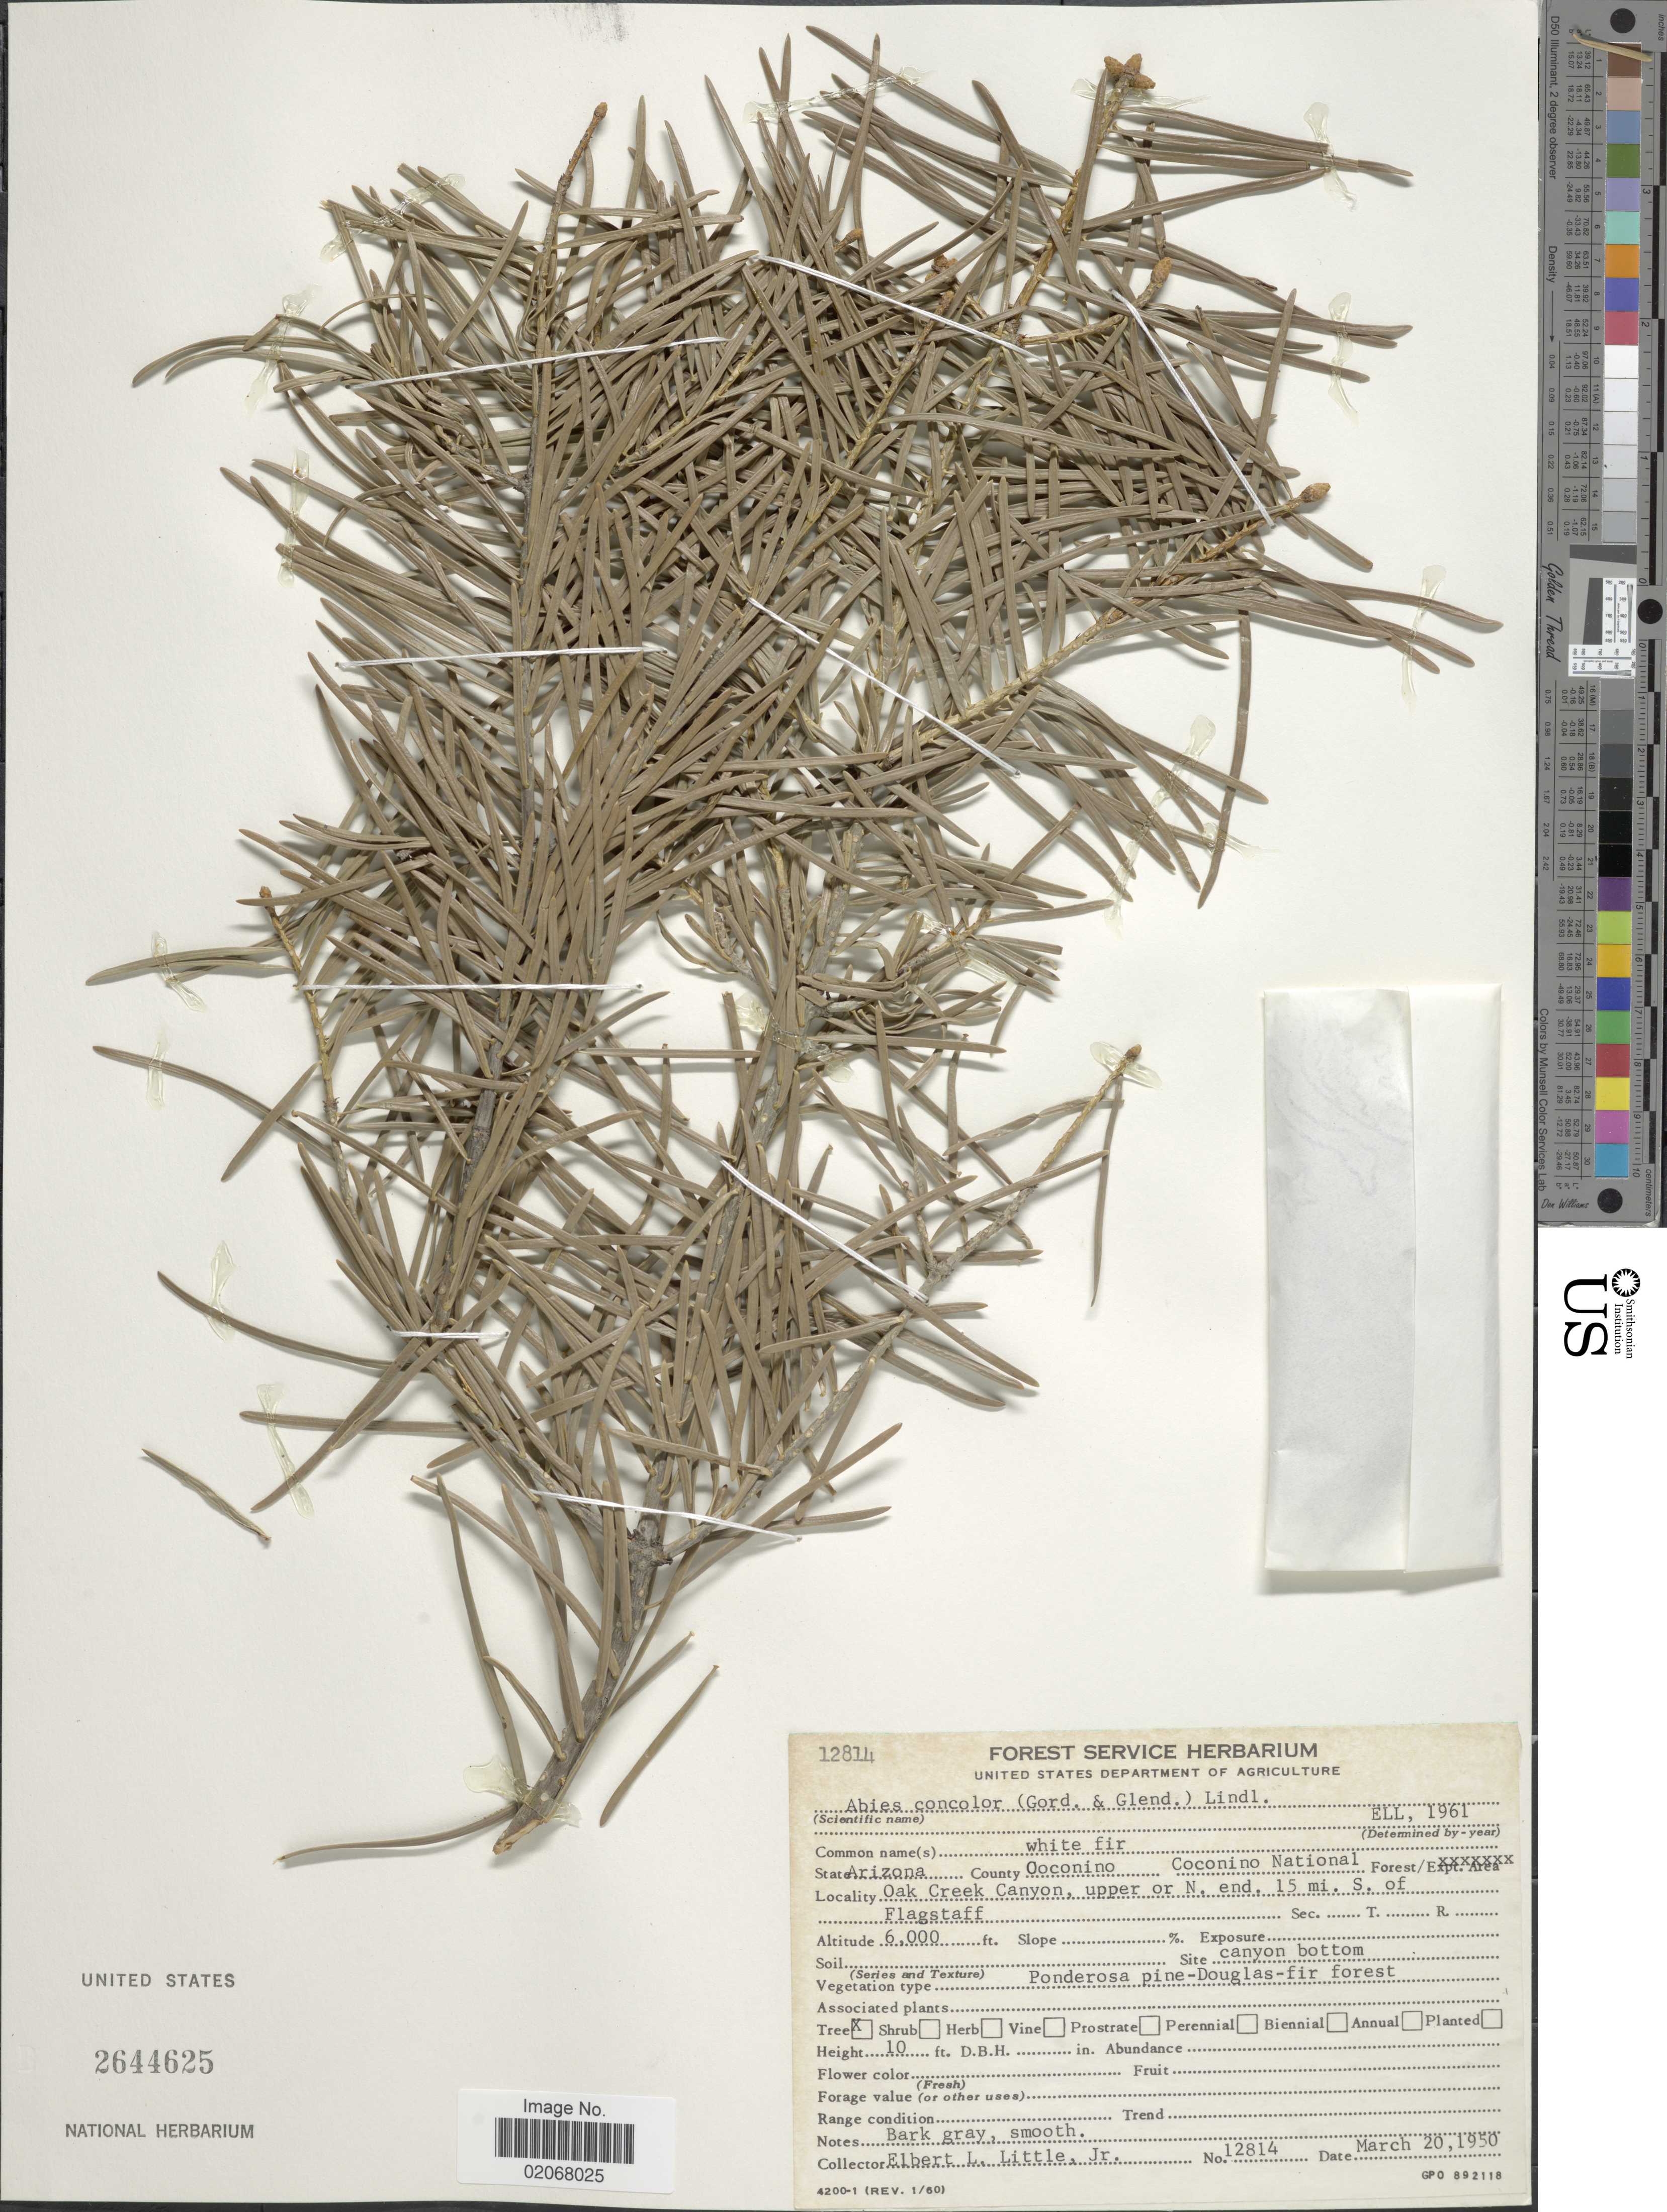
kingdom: Plantae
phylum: Tracheophyta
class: Pinopsida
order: Pinales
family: Pinaceae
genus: Abies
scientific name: Abies concolor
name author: (Gordon & Glend.) Lindl. ex Hildebr.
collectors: E. L. Little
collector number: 12814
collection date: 1950-03-20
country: United States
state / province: Arizona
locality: Coutny Ooconino Coconino National. Oak Creek Canyon, upper or n end. 15 mi. S of Flagstaff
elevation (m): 1829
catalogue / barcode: US 2644625